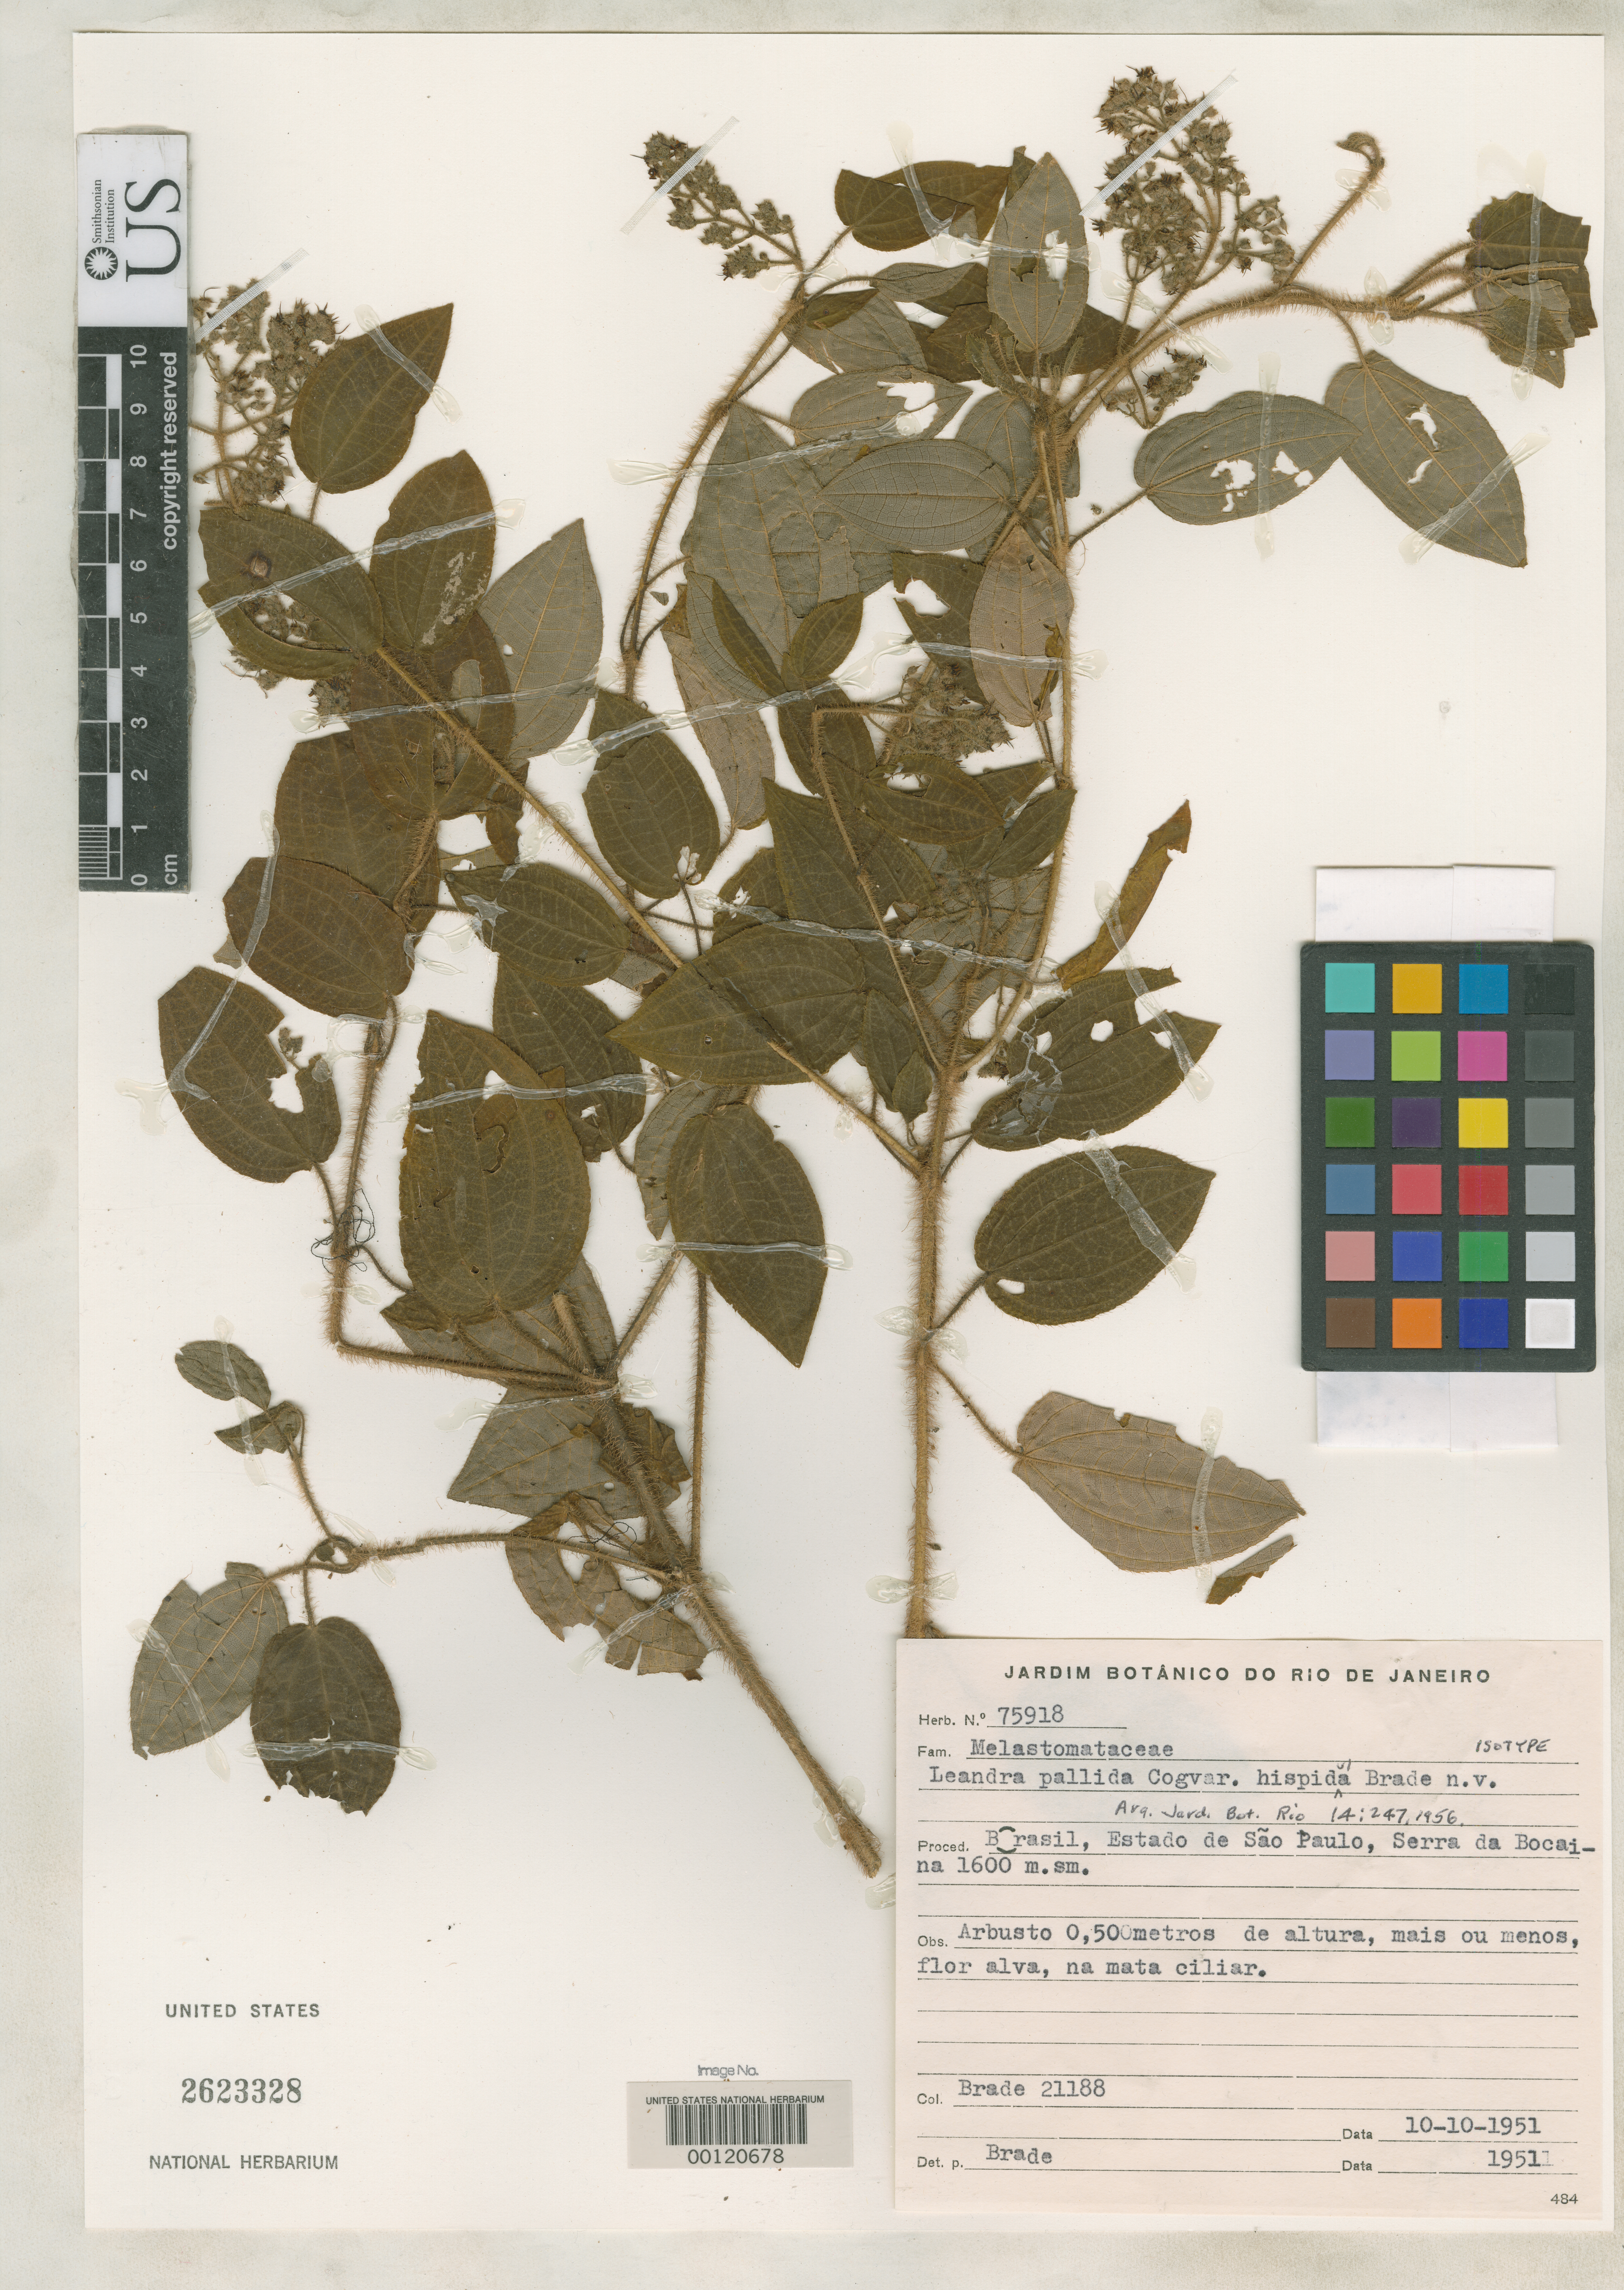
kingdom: Plantae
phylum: Tracheophyta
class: Magnoliopsida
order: Myrtales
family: Melastomataceae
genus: Leandra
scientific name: Leandra pallida var. hispidula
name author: Brade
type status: Isotype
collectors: A. C. Brade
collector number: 21188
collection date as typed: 10 Oct 1951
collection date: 1951-10-10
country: Brazil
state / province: São Paulo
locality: Serra da Bocaina.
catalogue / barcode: US 2623328